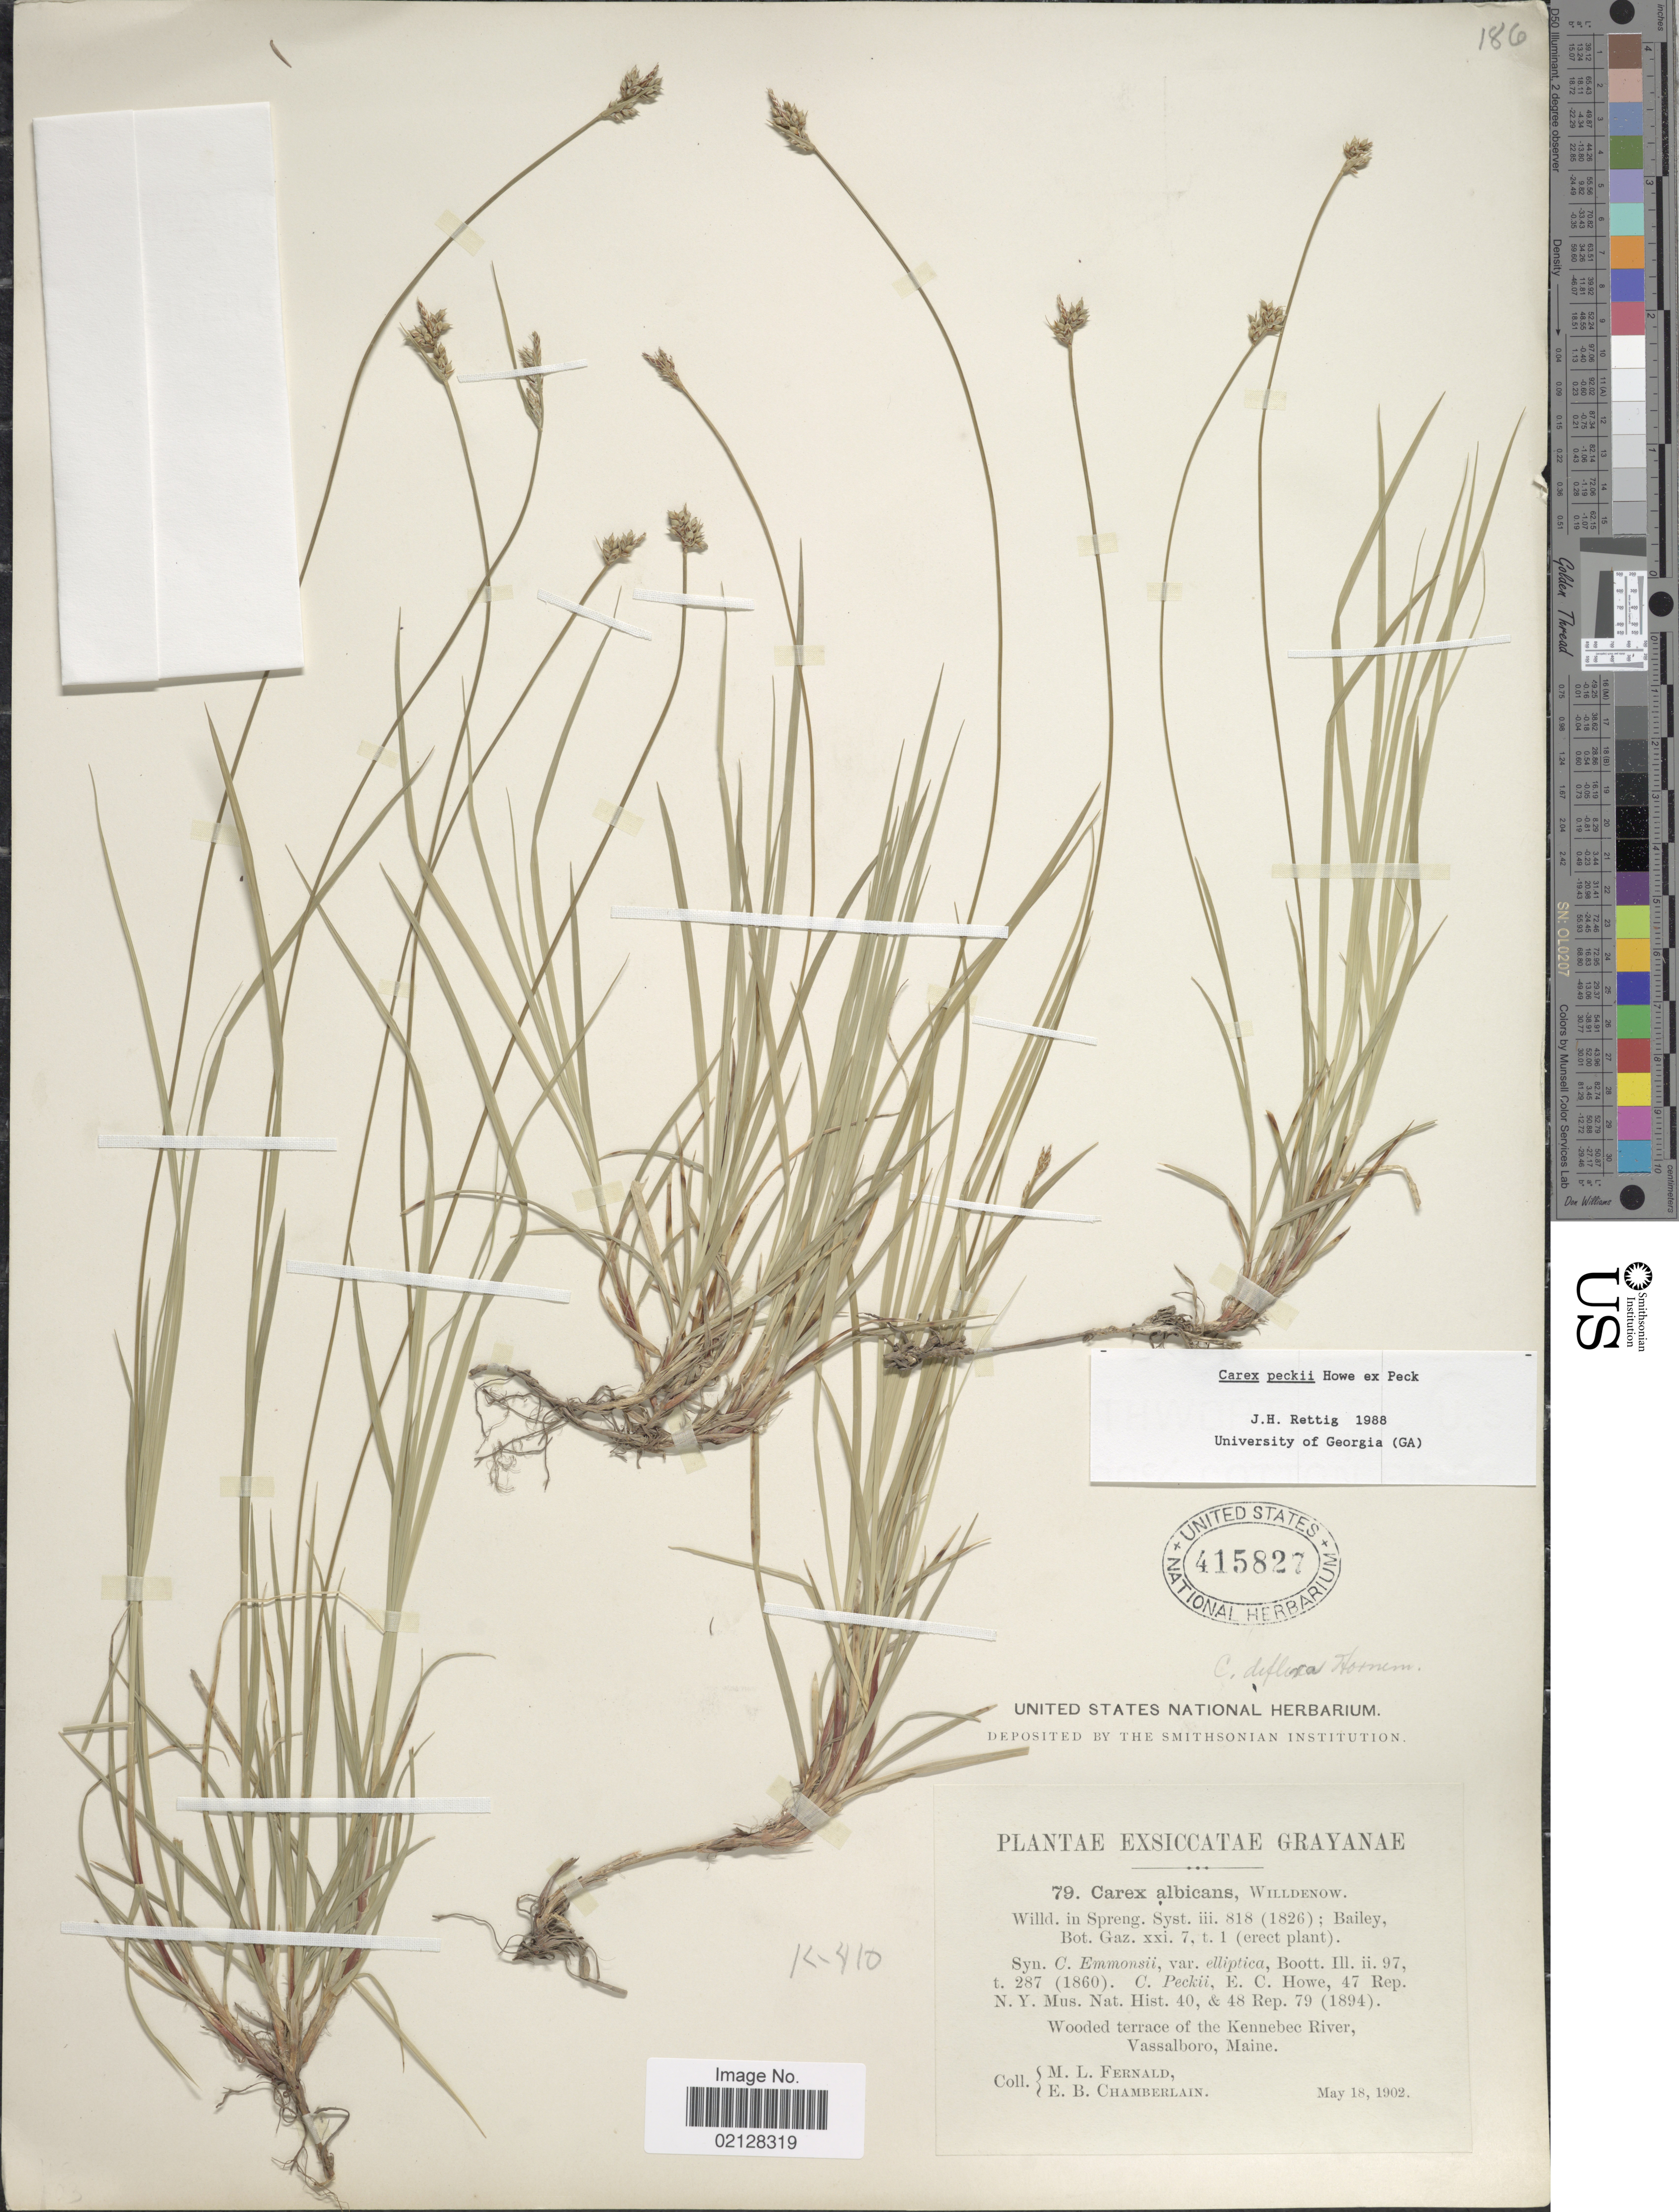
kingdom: Plantae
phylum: Tracheophyta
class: Liliopsida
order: Poales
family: Cyperaceae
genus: Carex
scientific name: Carex peckii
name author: Howe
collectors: M. L. Fernald & E. Chamberlain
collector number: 79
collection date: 1902-05-18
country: United States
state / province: Maine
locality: Wooded terrace of the Kennebee River, Vassalboro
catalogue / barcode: US 415827